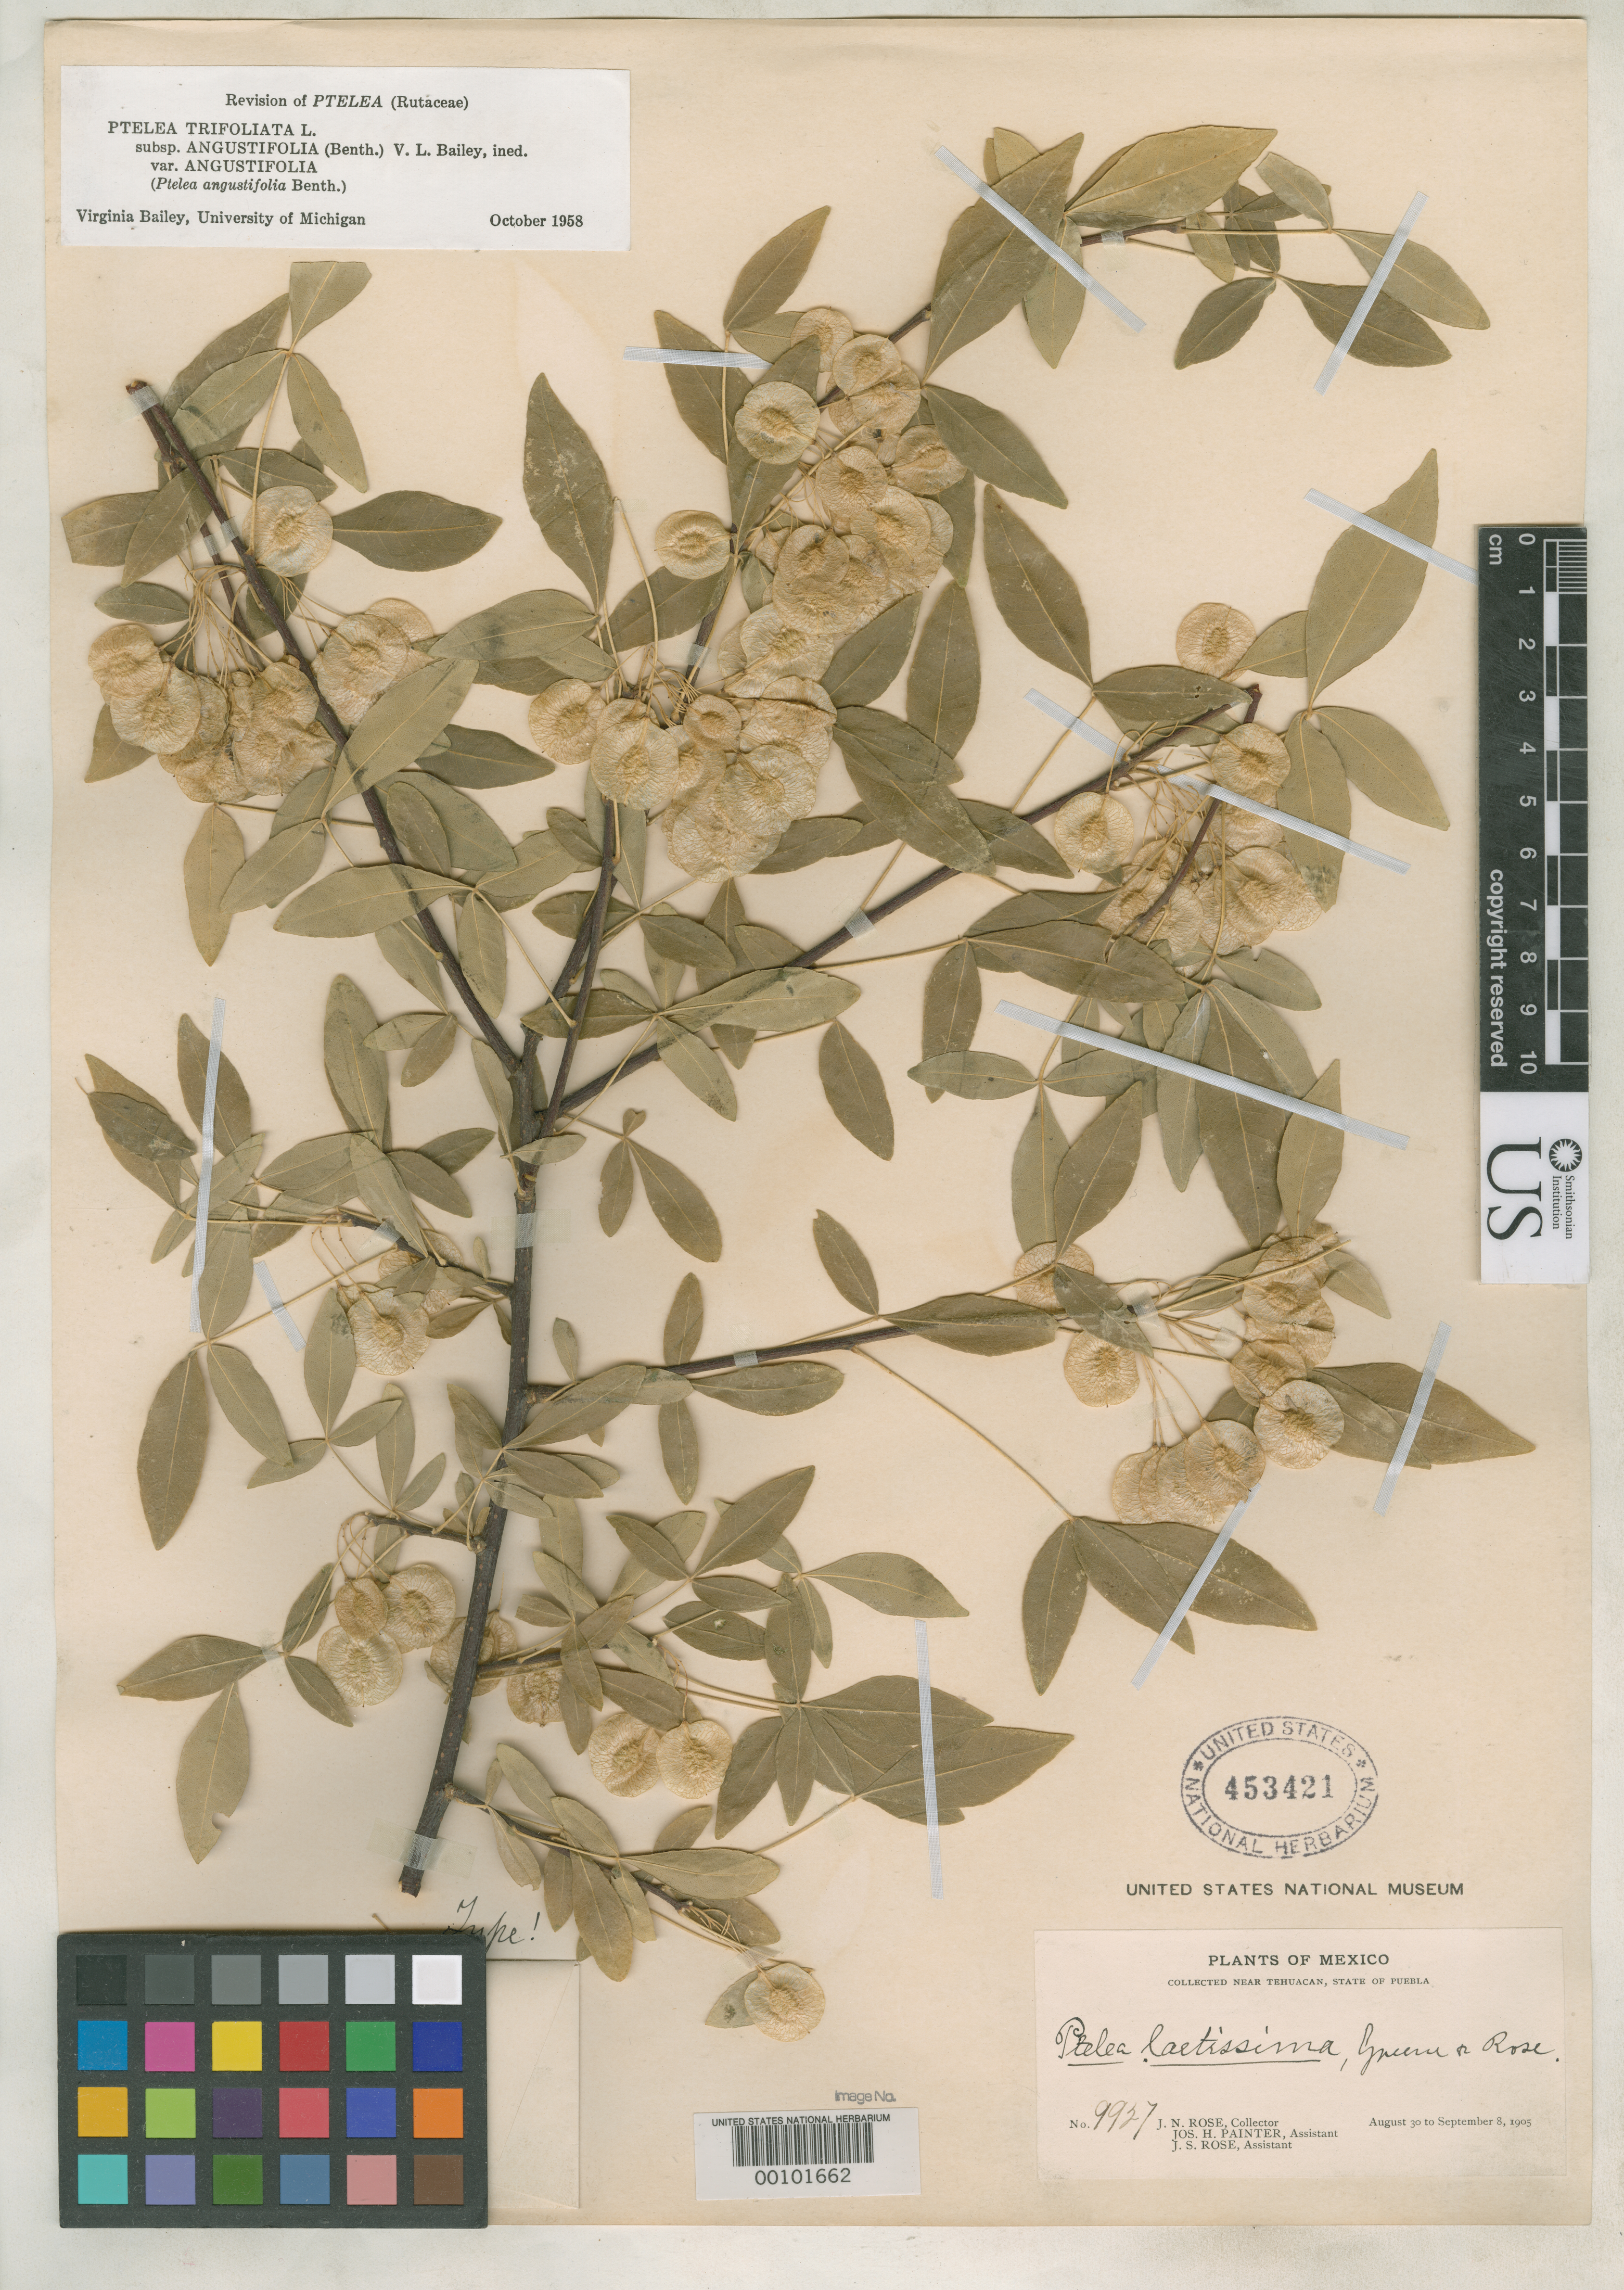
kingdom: Plantae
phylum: Tracheophyta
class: Magnoliopsida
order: Sapindales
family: Rutaceae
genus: Ptelea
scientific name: Ptelea laetissima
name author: Greene & Rose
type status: Holotype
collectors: J. N. Rose, J. H. Painter & J. S. Rose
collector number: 9927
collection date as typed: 30 Aug 1905 to 08 Sep 1905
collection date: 1905-08-30/1905-09-08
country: Mexico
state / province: Puebla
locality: Near Tehuacan.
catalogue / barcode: US 453421